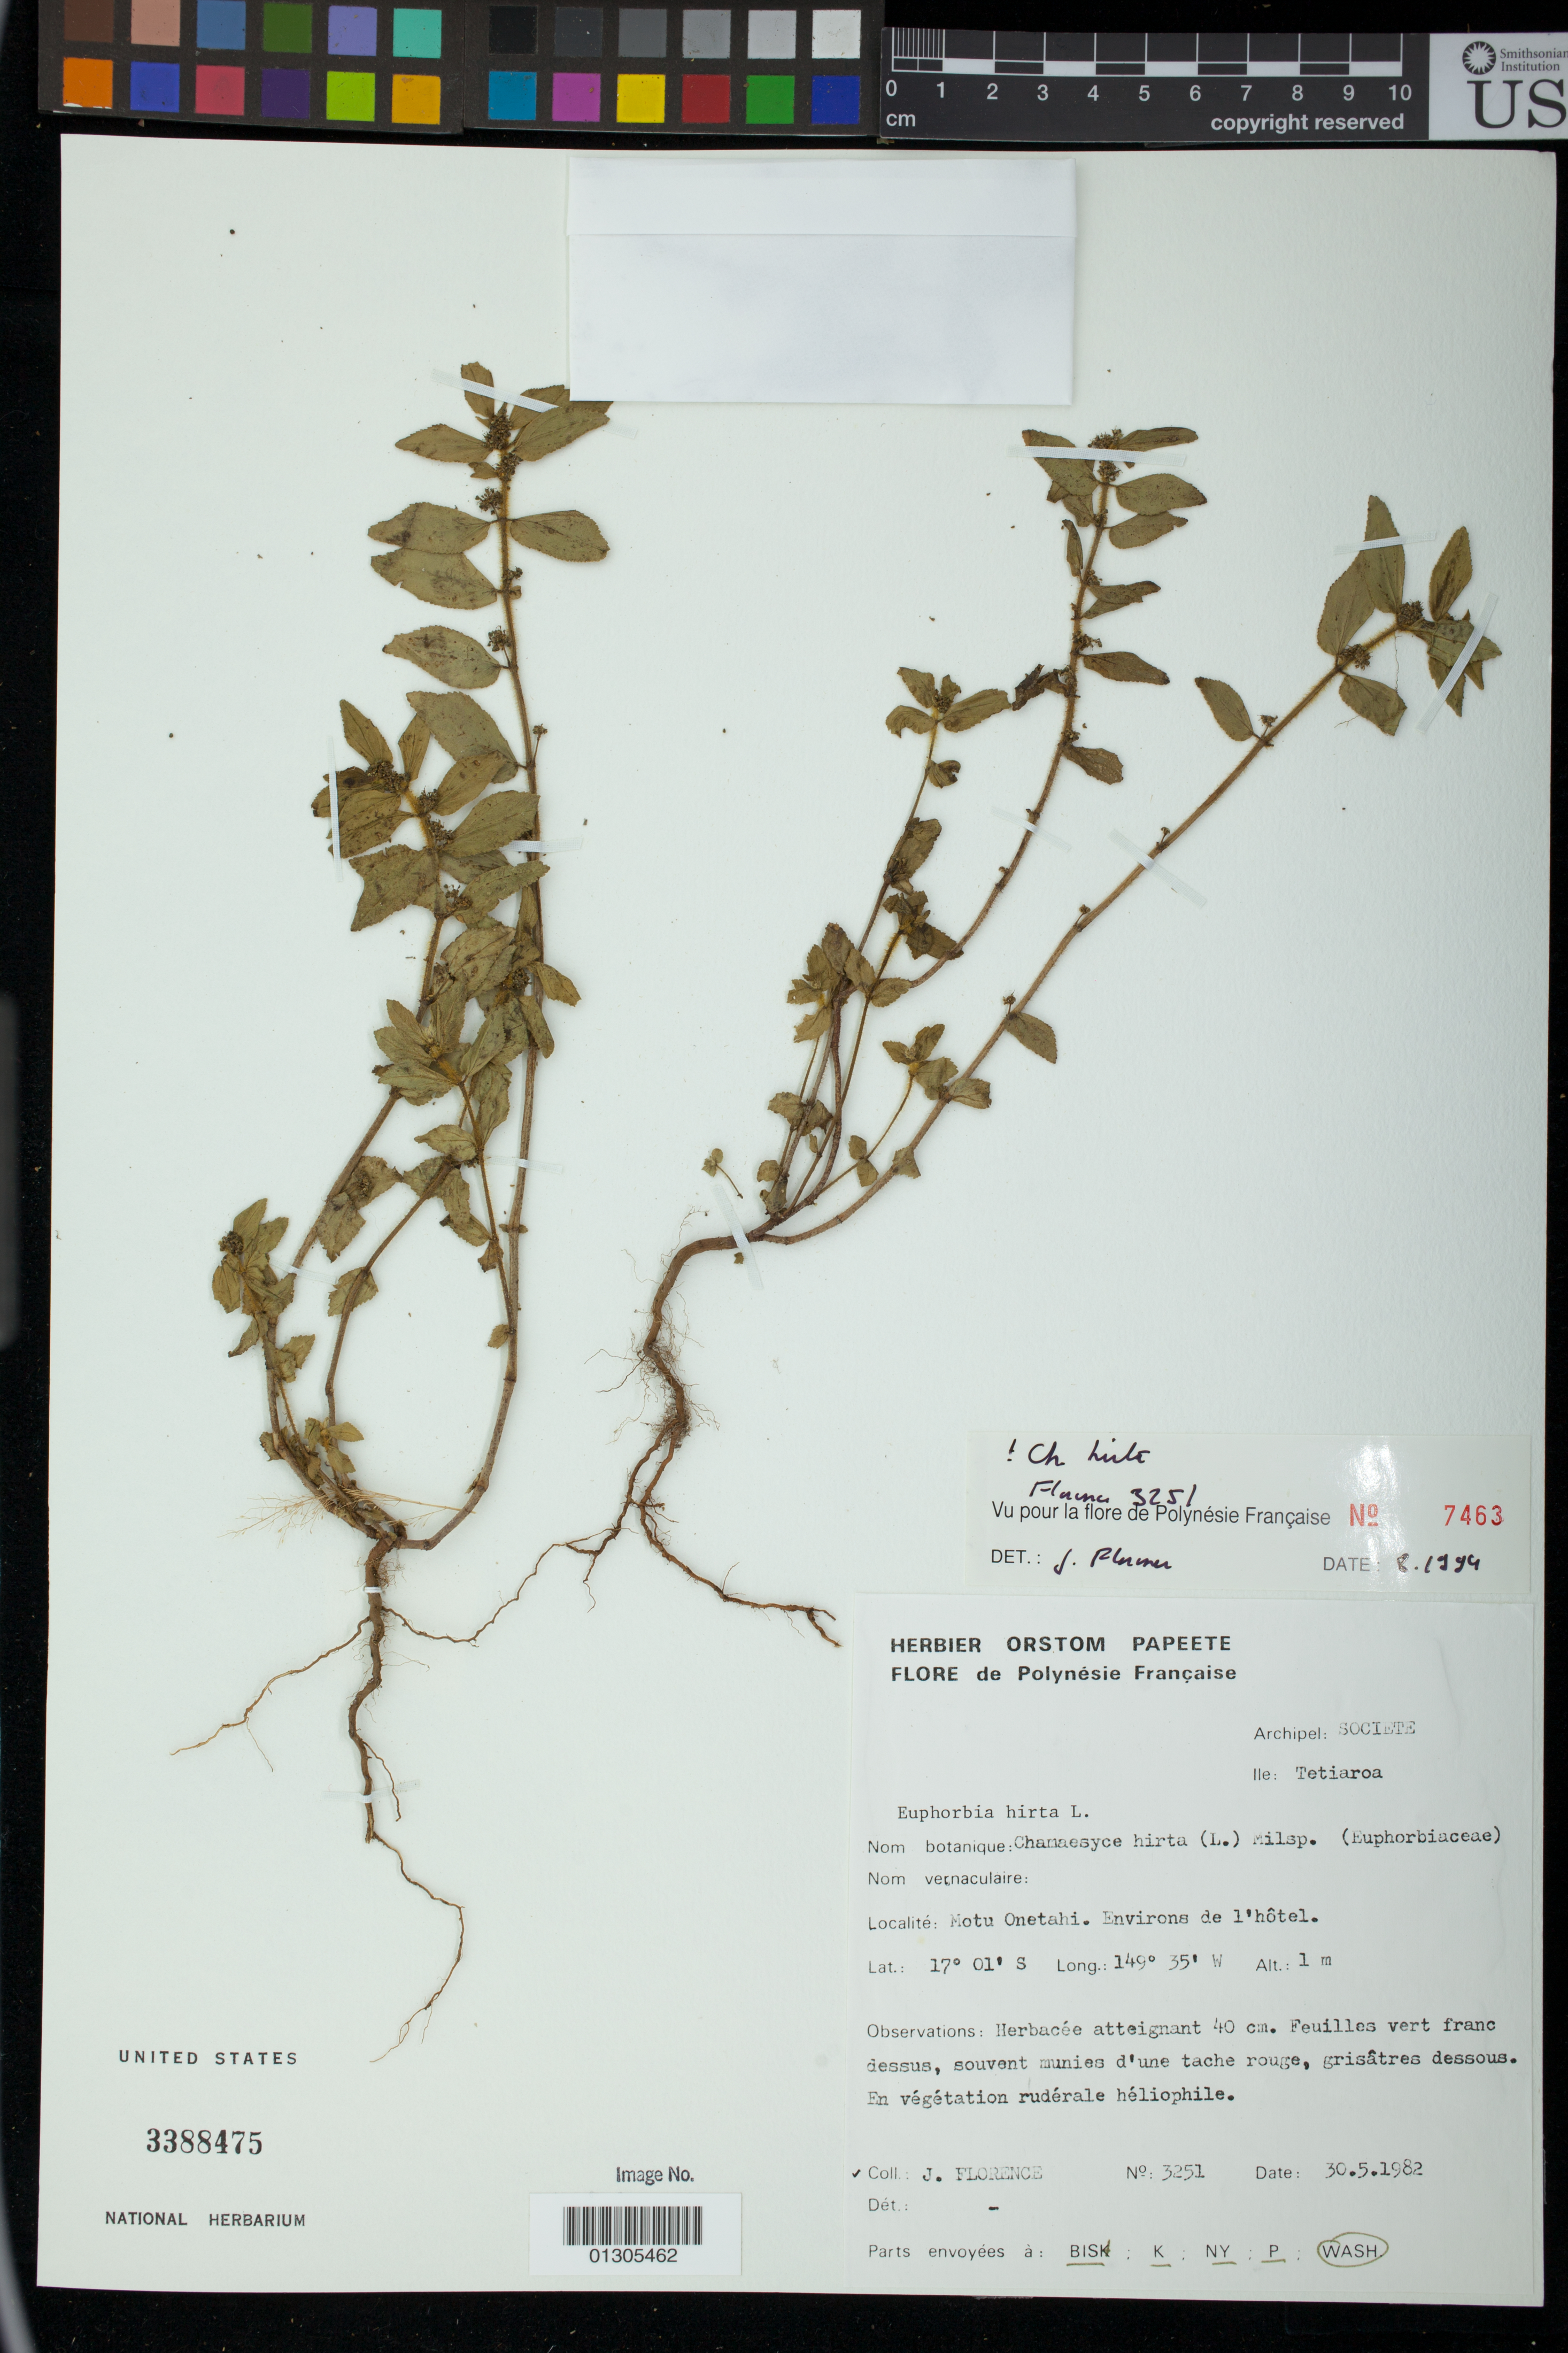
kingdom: Plantae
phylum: Tracheophyta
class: Magnoliopsida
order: Malpighiales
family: Euphorbiaceae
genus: Euphorbia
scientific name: Euphorbia hirta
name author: L.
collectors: J. Florence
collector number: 3251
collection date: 1982-05-30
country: French Polynesia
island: Tetiaroa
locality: Tetiaroa Atoll, Motu Onetahi. Environs de l'hotel.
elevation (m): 1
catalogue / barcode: US 3388475